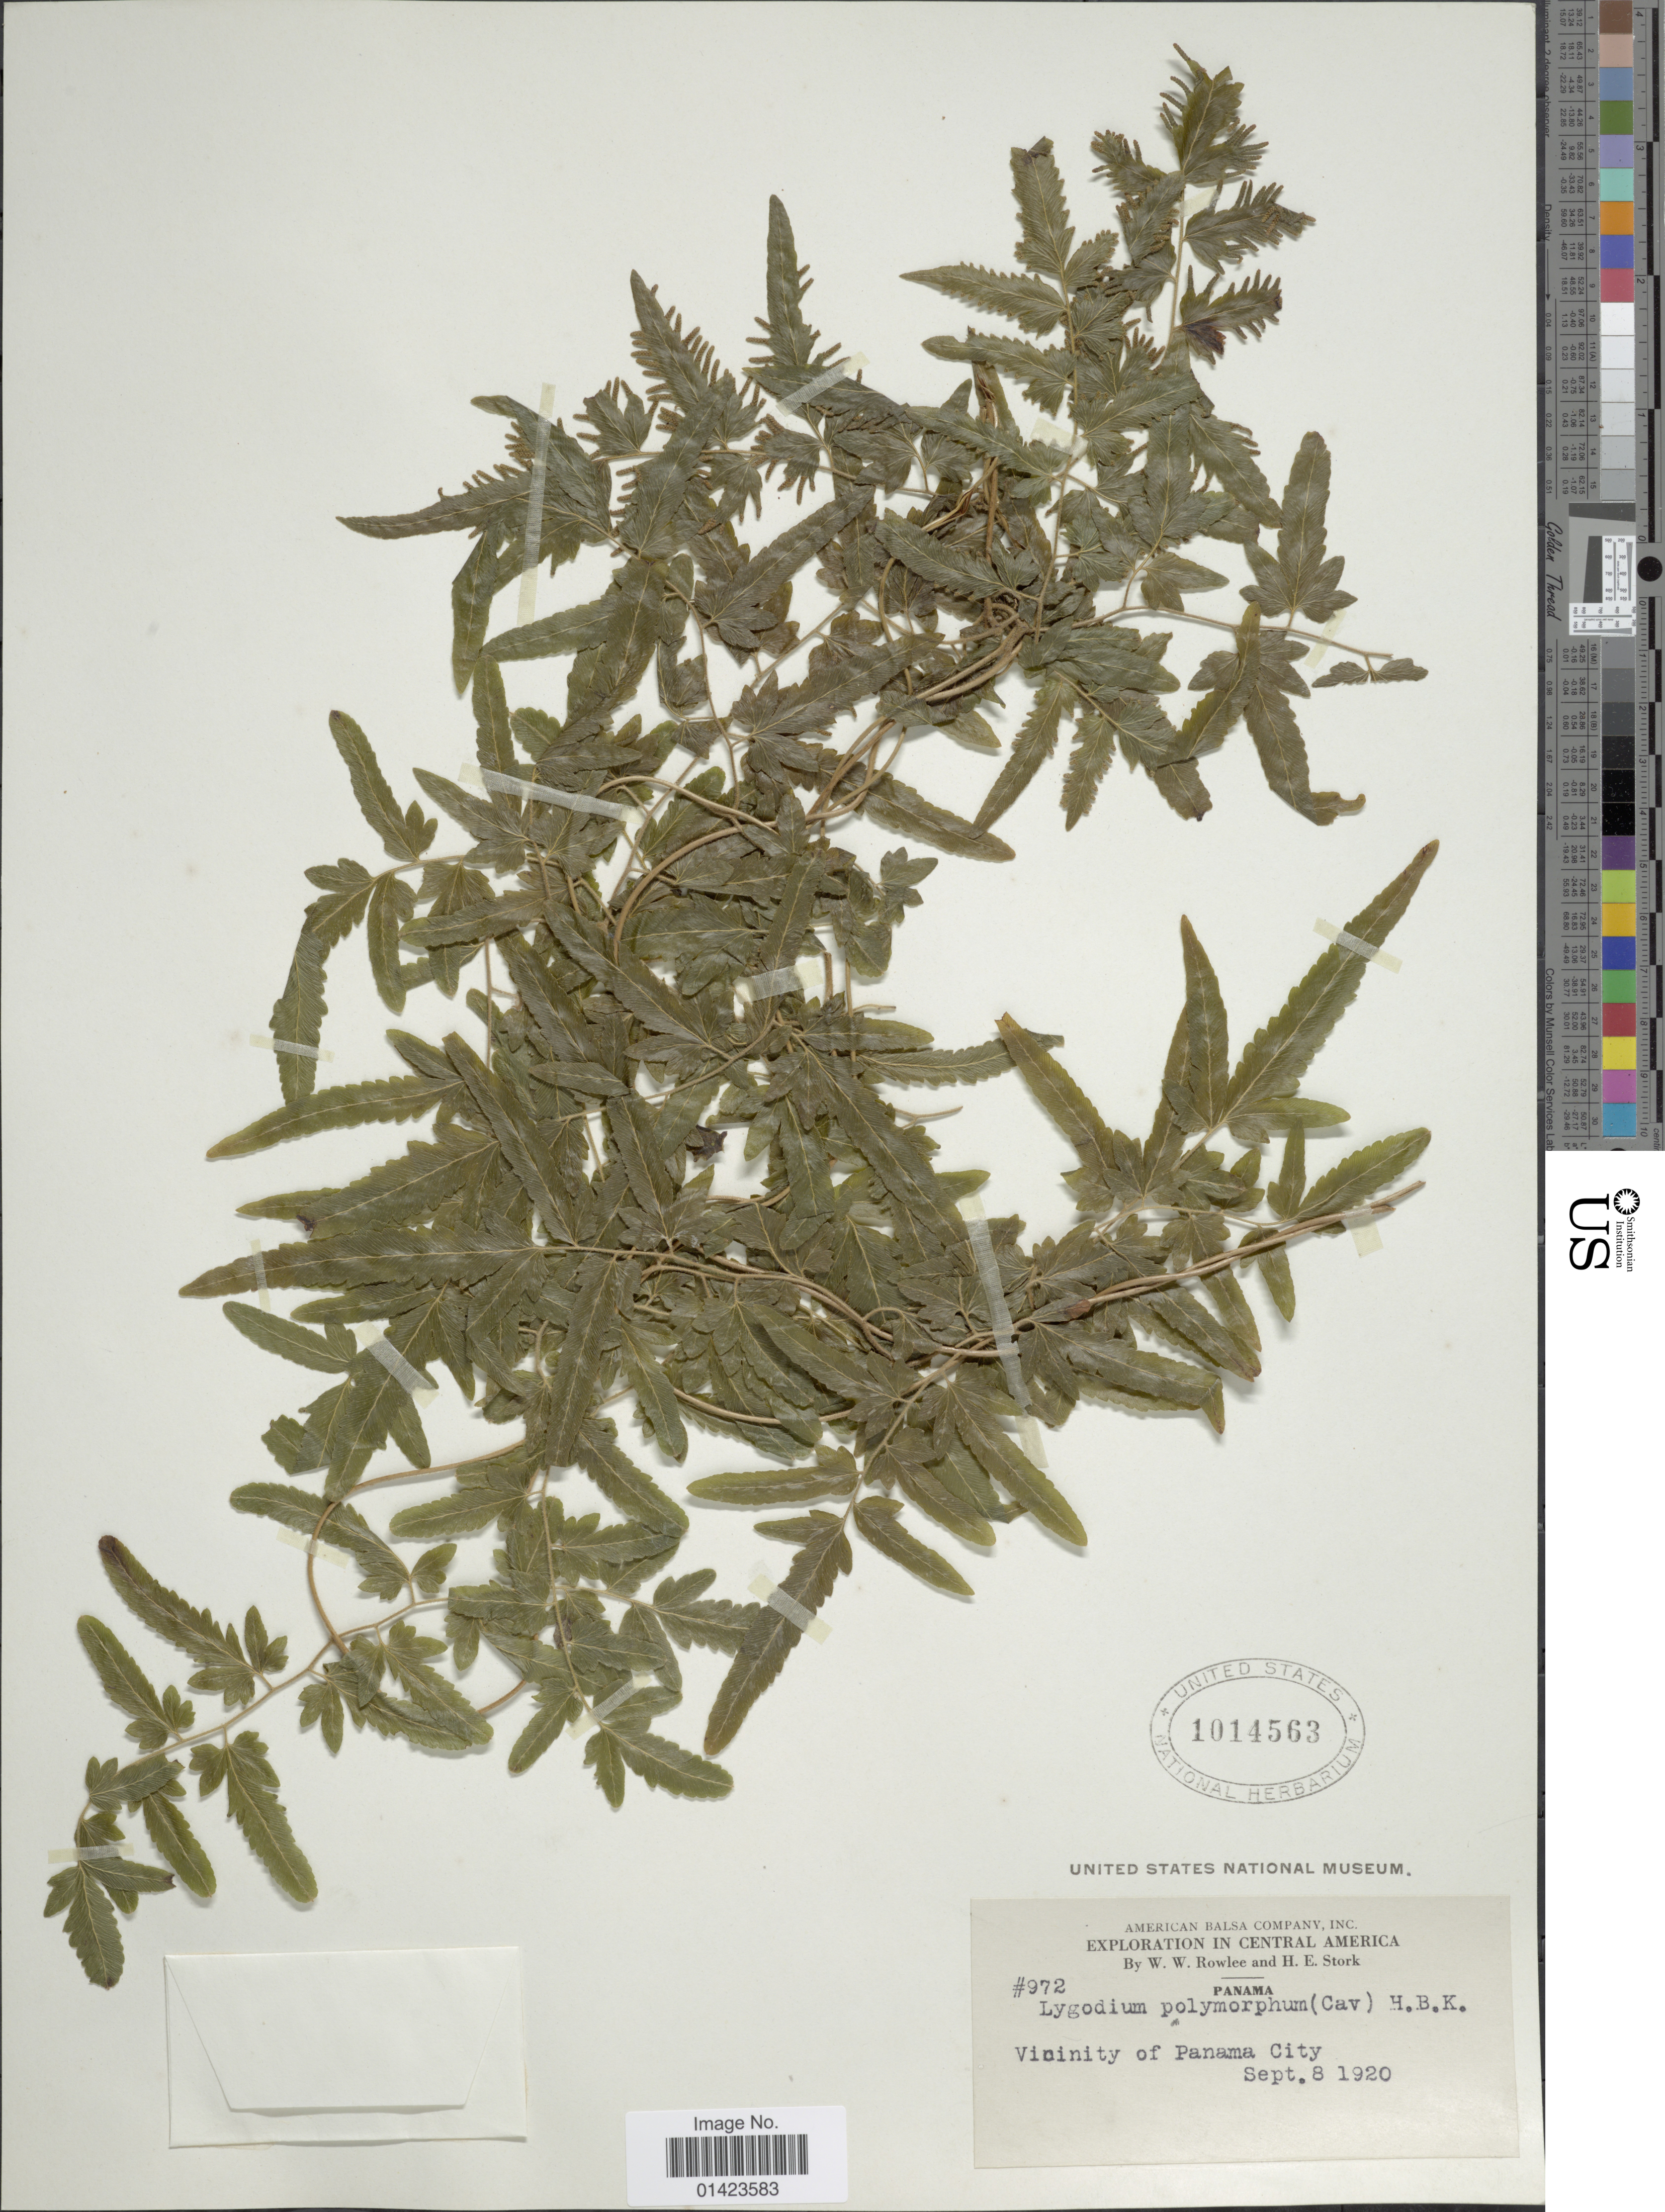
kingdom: Plantae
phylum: Tracheophyta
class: Polypodiopsida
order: Schizaeales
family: Lygodiaceae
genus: Lygodium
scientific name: Lygodium venustum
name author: Sw.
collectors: W. W. Rowlee & H. E. Stork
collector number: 972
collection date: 1920-09-08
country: Panama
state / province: Panamá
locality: Central America, Vicinity of Panama City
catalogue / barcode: US 1014563